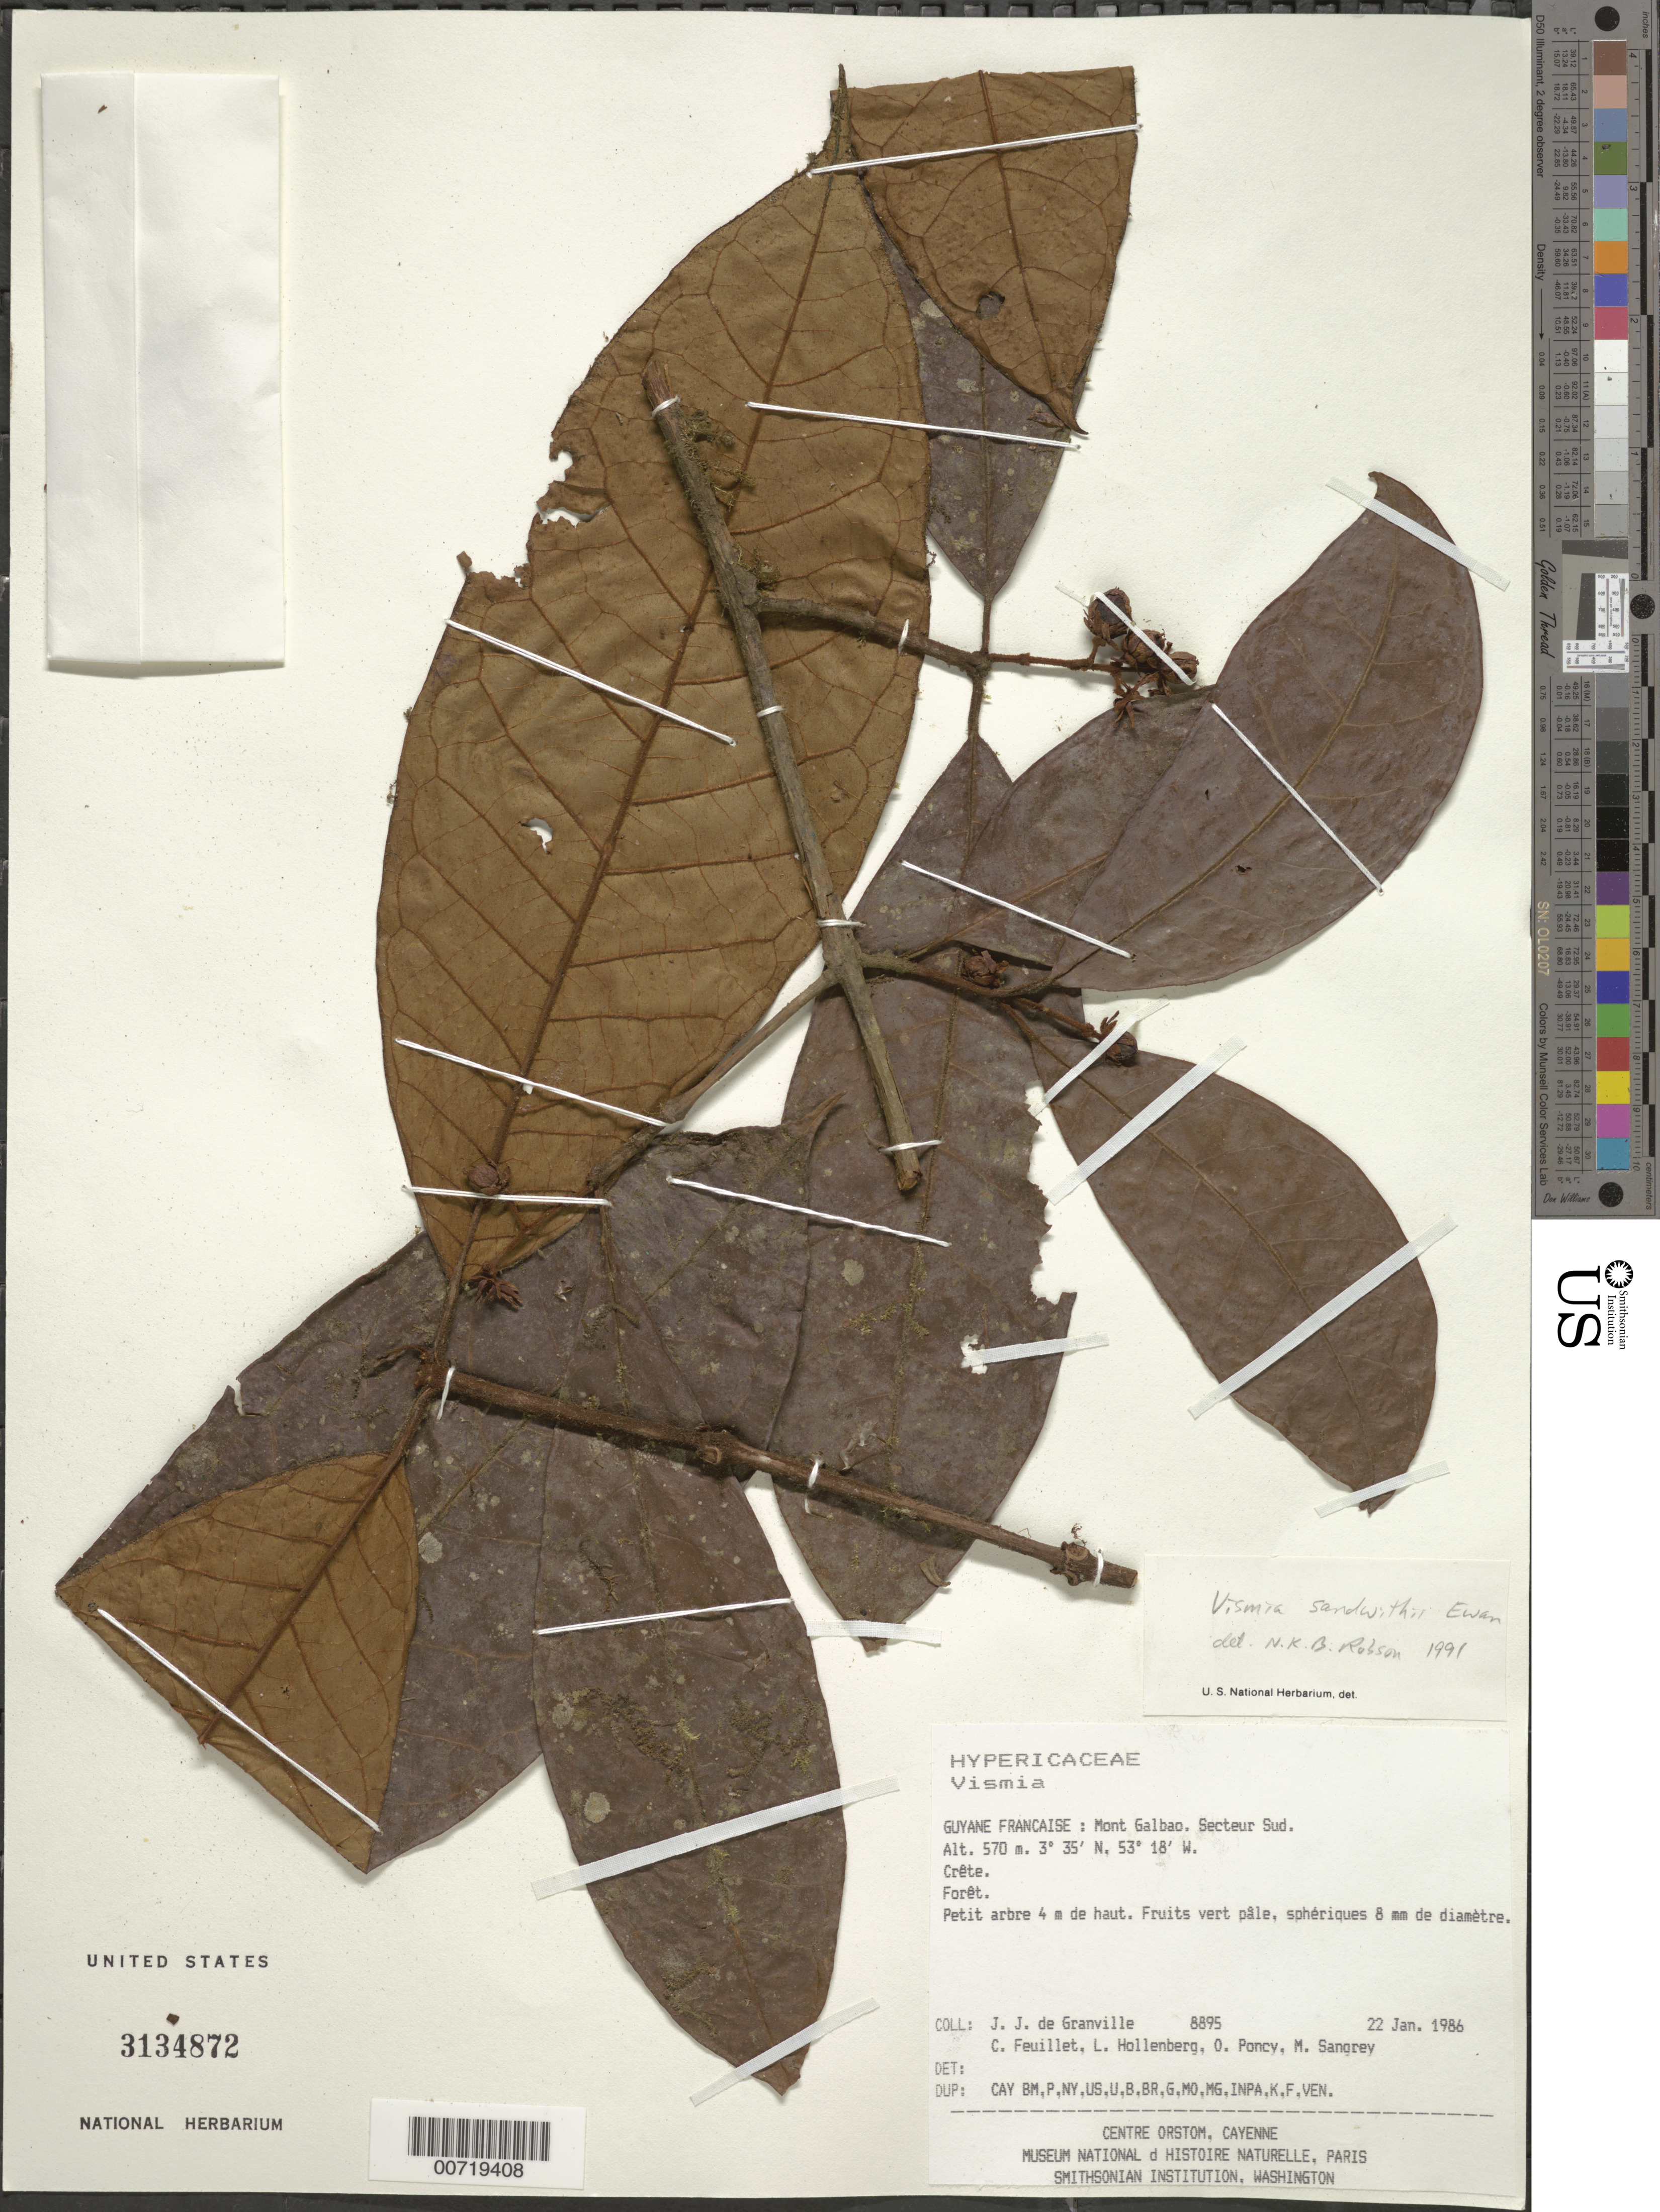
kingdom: Plantae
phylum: Tracheophyta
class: Magnoliopsida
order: Malpighiales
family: Hypericaceae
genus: Vismia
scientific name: Vismia sandwithii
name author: Ewan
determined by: Robson, Norman K. B.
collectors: J.-J. de Granville, C. Feuillet, L. Hollenberg, O. Poncy & M. S. Sangrey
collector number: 8895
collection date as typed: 22-Jan-86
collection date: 1986-01-22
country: French Guiana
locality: Mont Galbao. Secteur Sud. Crête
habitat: Forêt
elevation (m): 570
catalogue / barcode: US 3134872